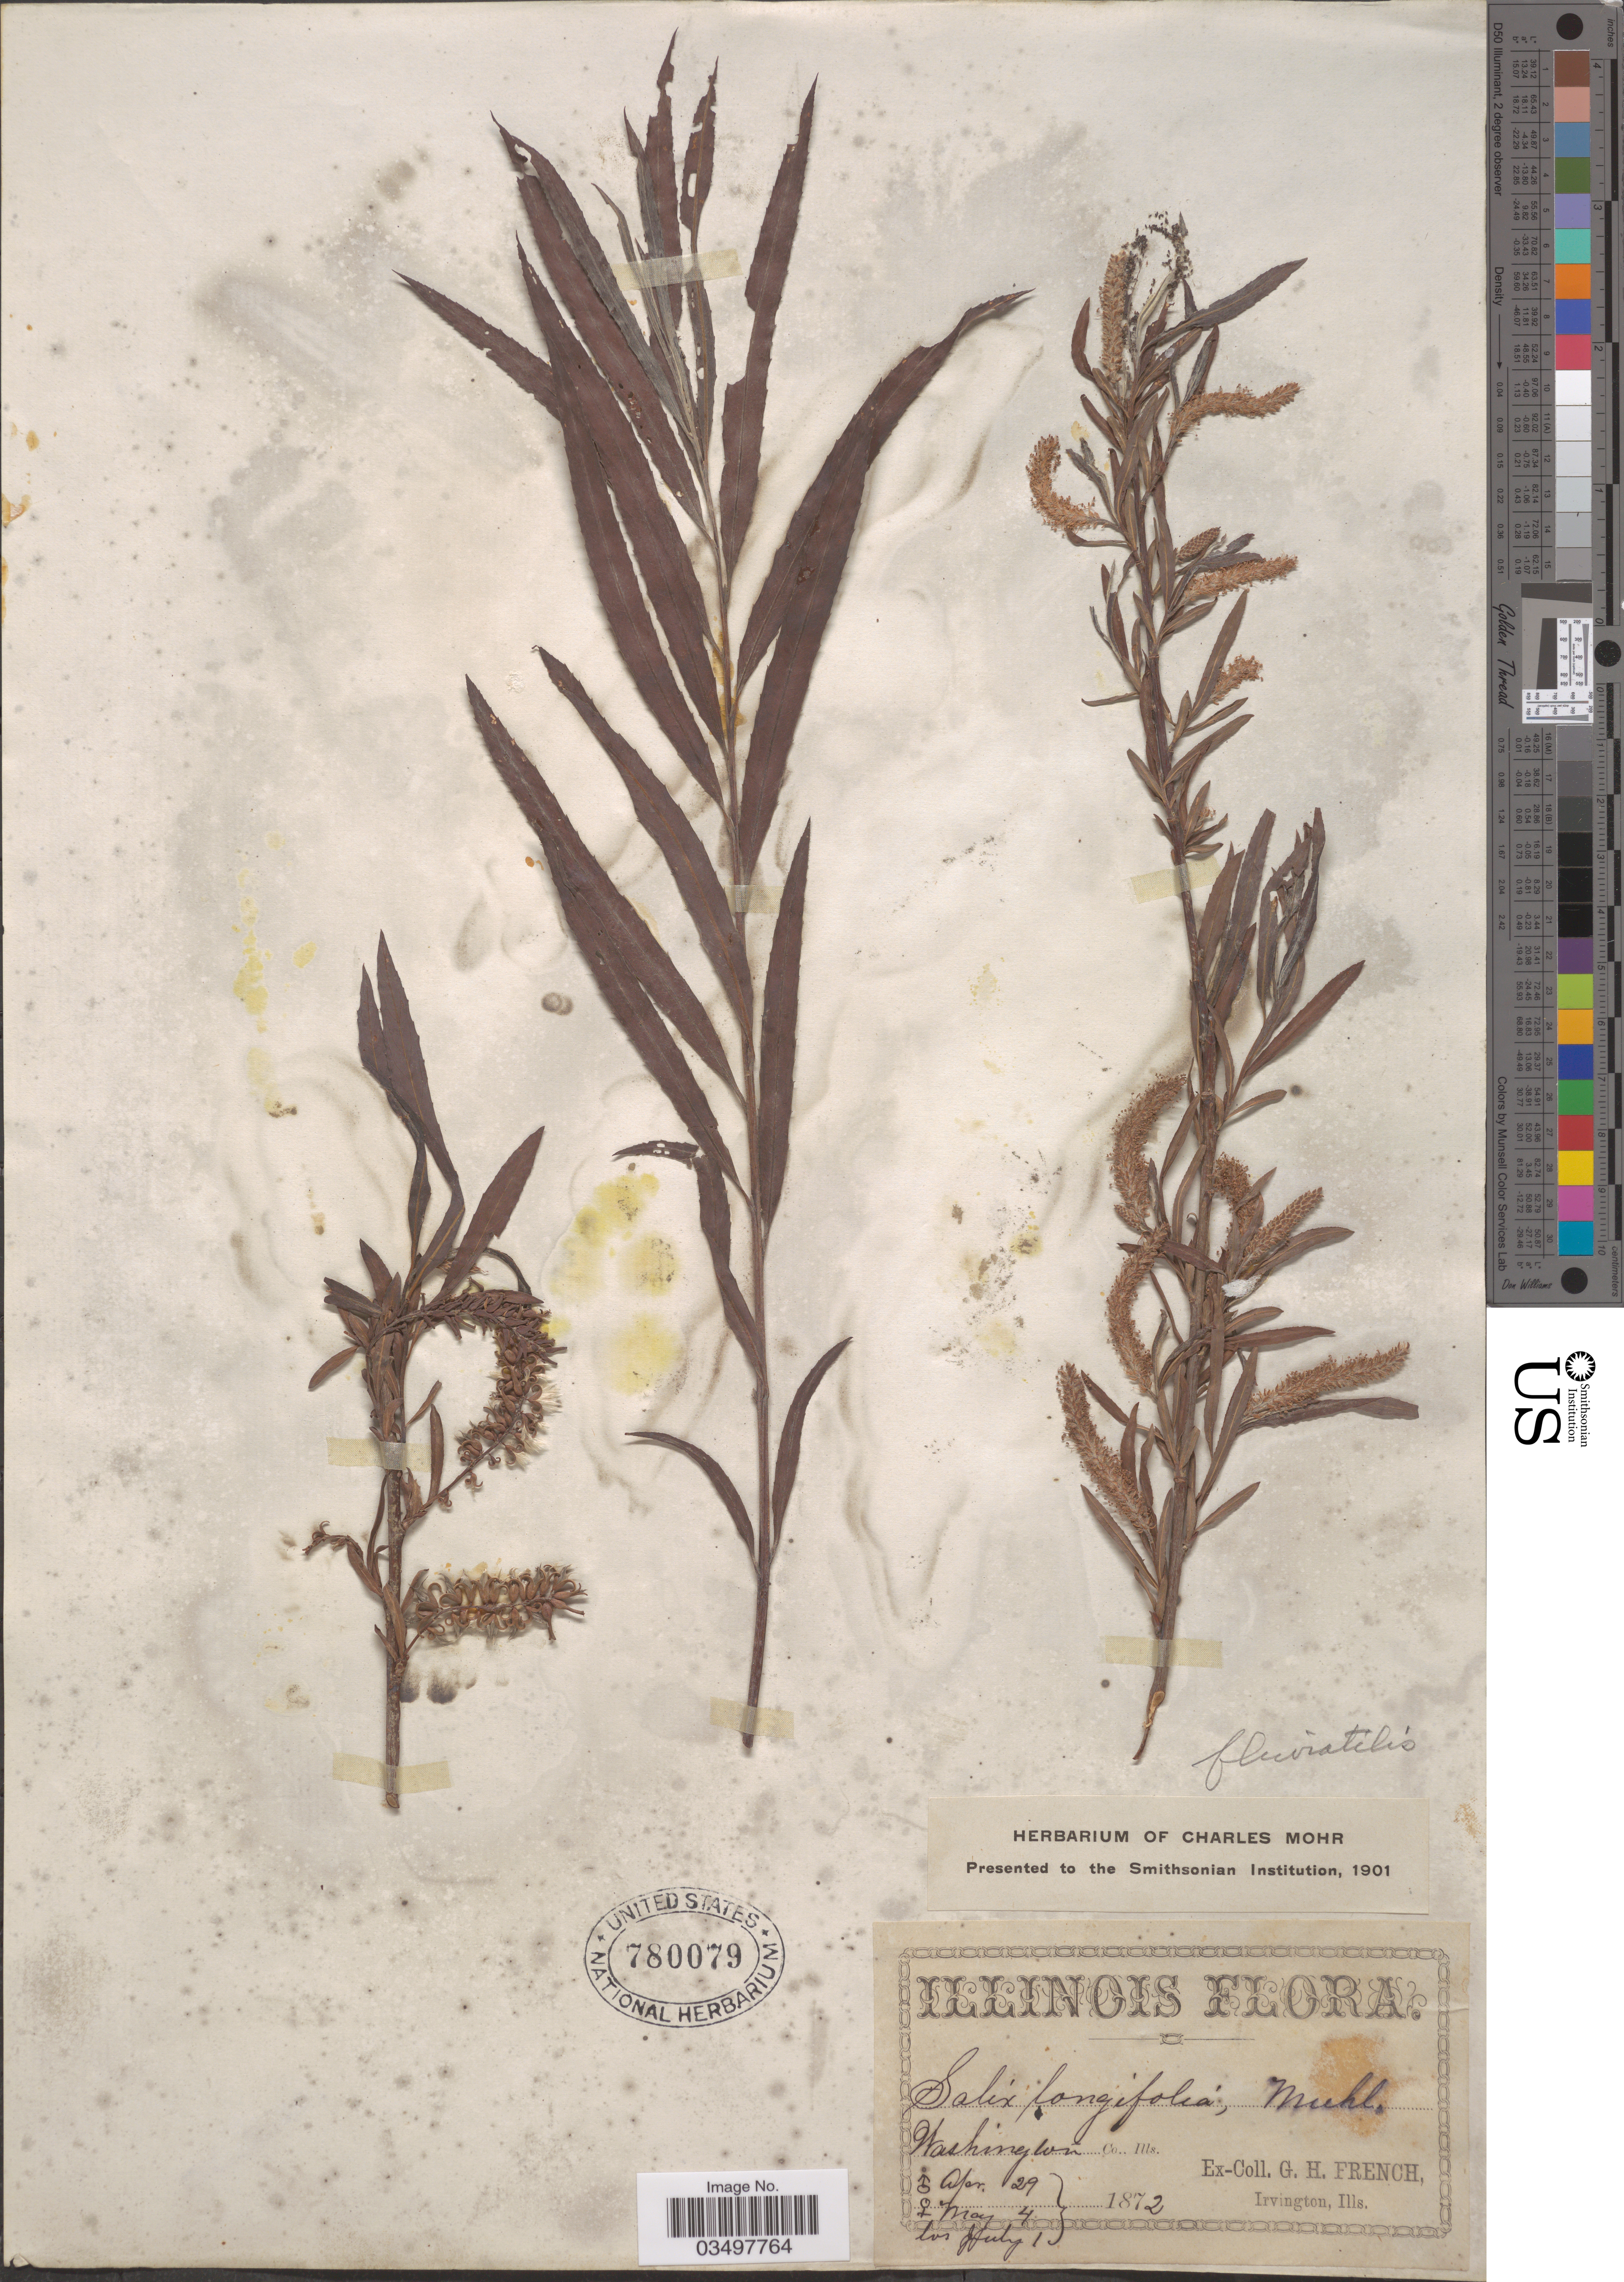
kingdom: Plantae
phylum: Tracheophyta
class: Magnoliopsida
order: Malpighiales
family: Salicaceae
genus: Salix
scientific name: Salix interior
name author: Rowlee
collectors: G. H. French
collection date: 1872-04-29/1872-07-01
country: United States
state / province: Illinois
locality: Washington Co.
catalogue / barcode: US 780079